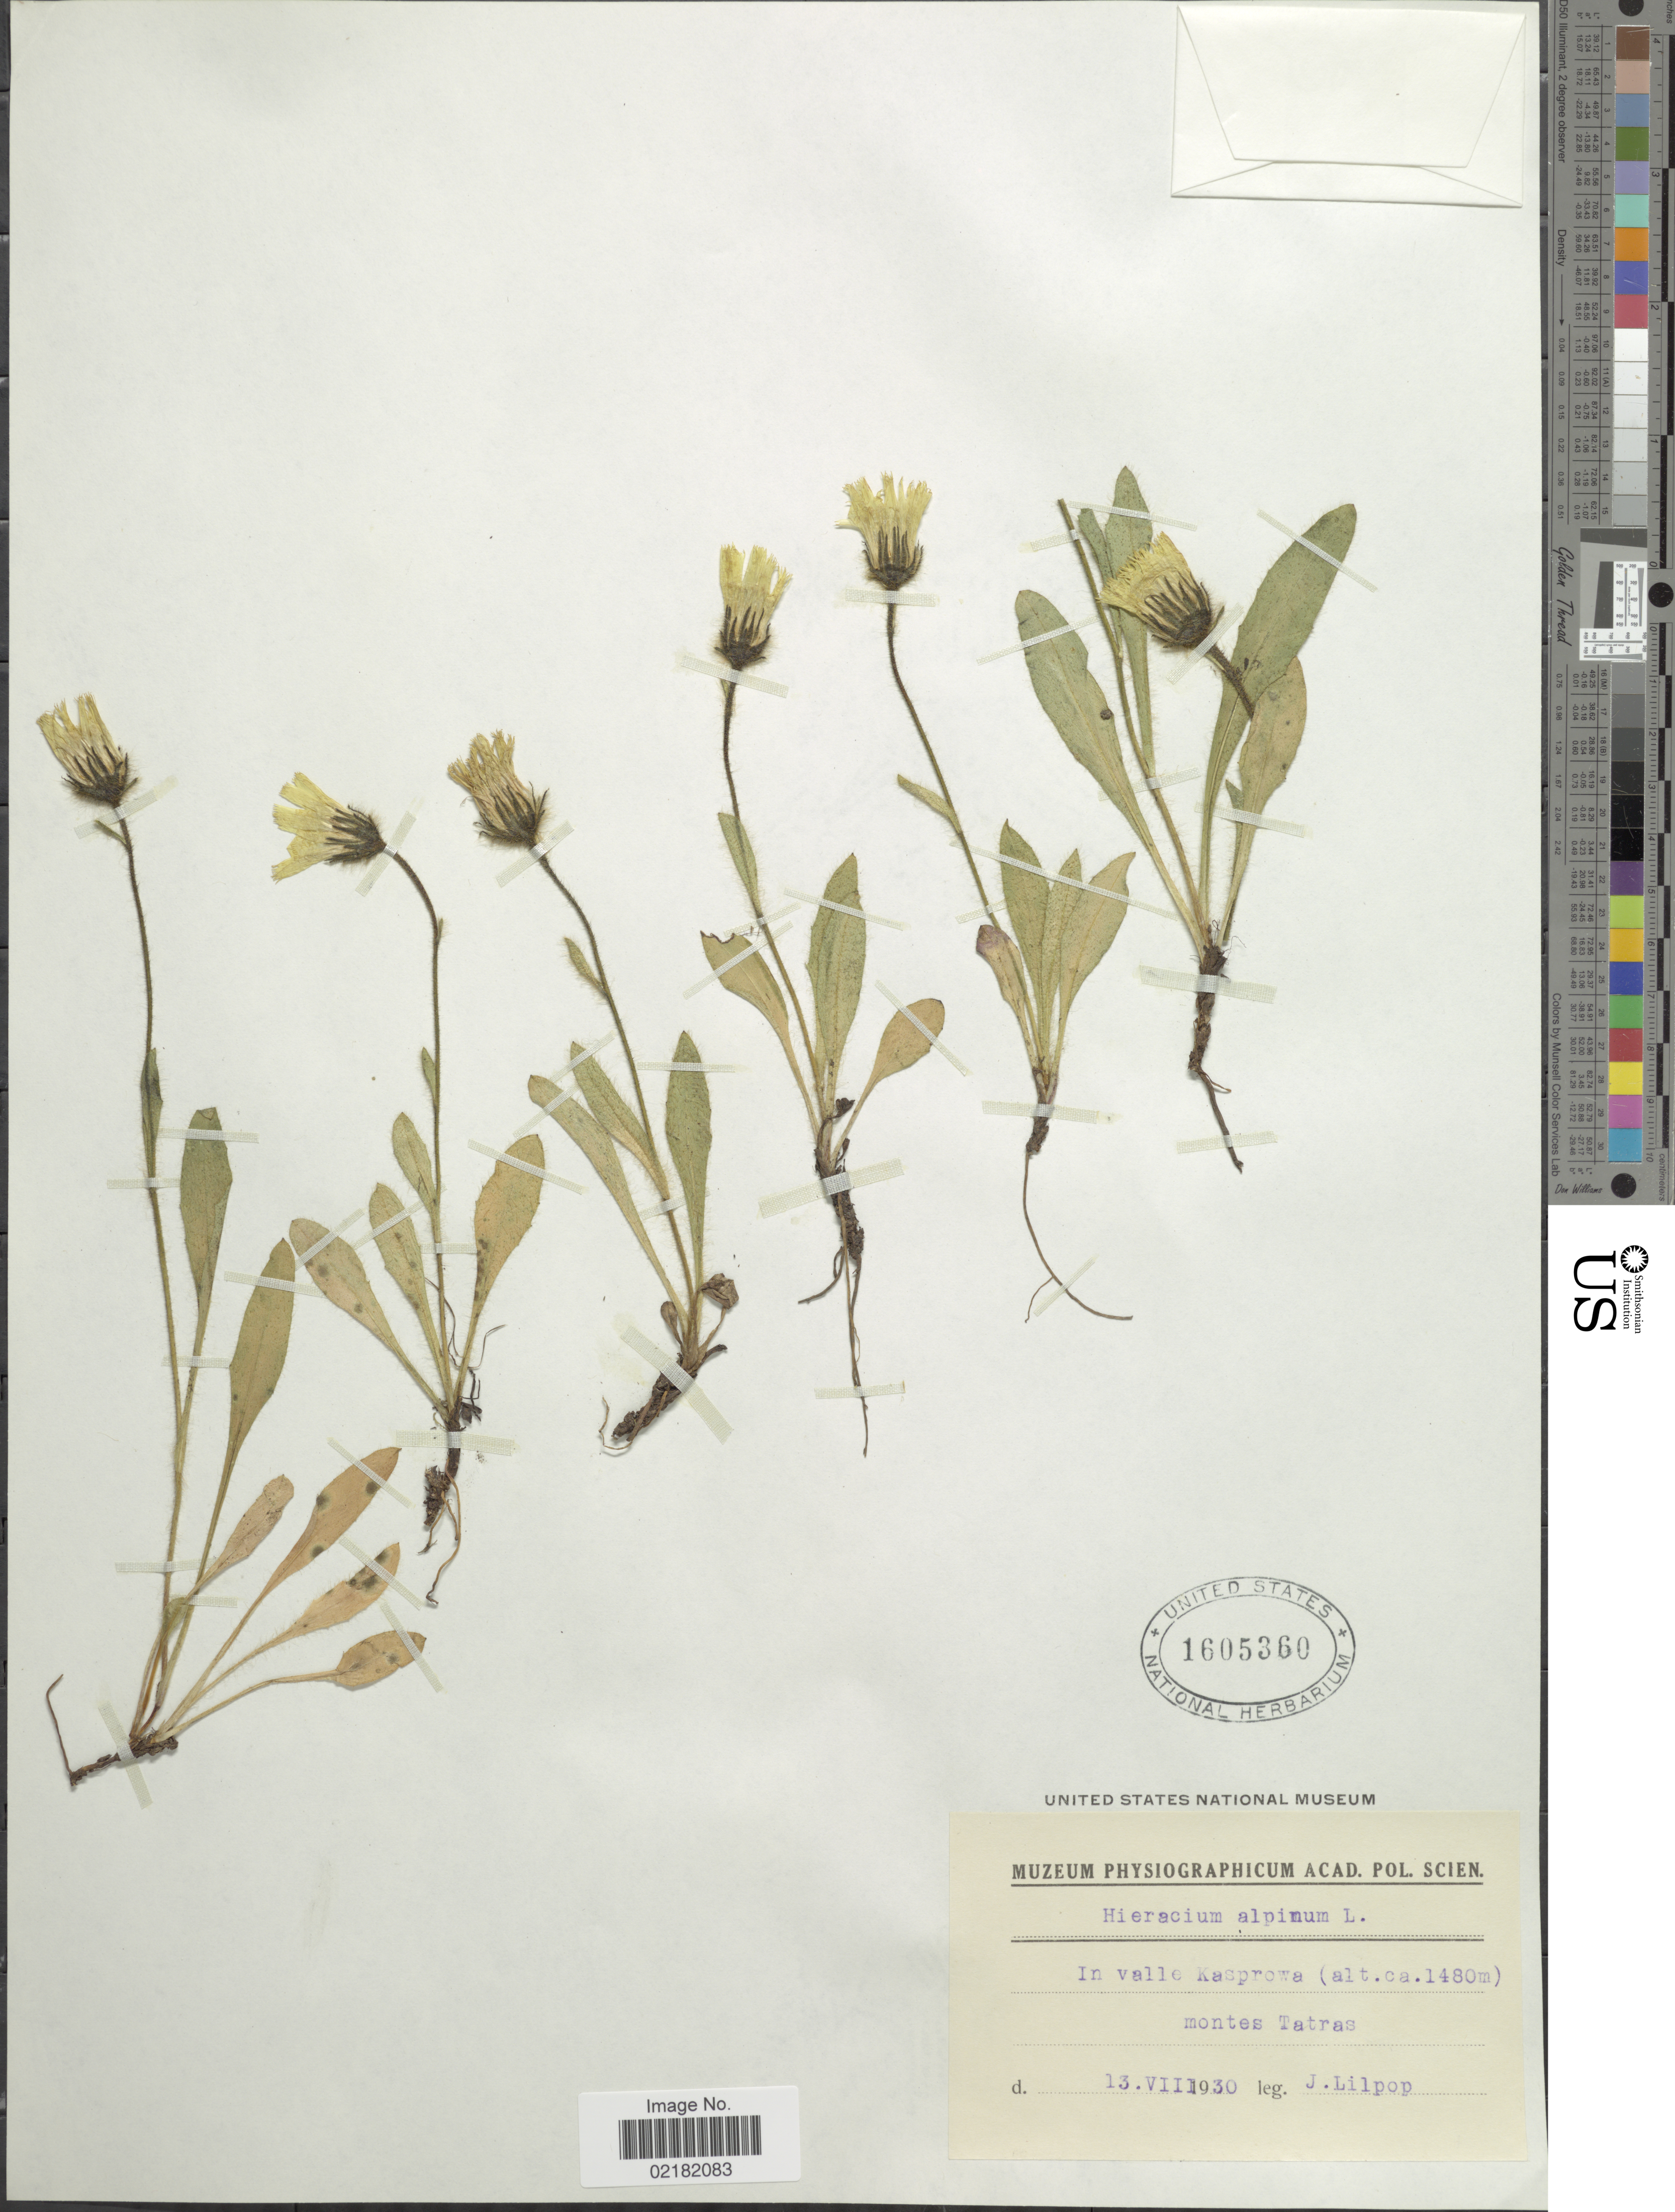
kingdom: Plantae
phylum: Tracheophyta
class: Magnoliopsida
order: Asterales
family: Asteraceae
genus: Hieracium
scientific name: Hieracium alpinum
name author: L.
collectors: J. Lilpop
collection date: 1930-08-13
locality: In valle Kasprowa montes Tatras.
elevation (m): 1480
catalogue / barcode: US 1605360